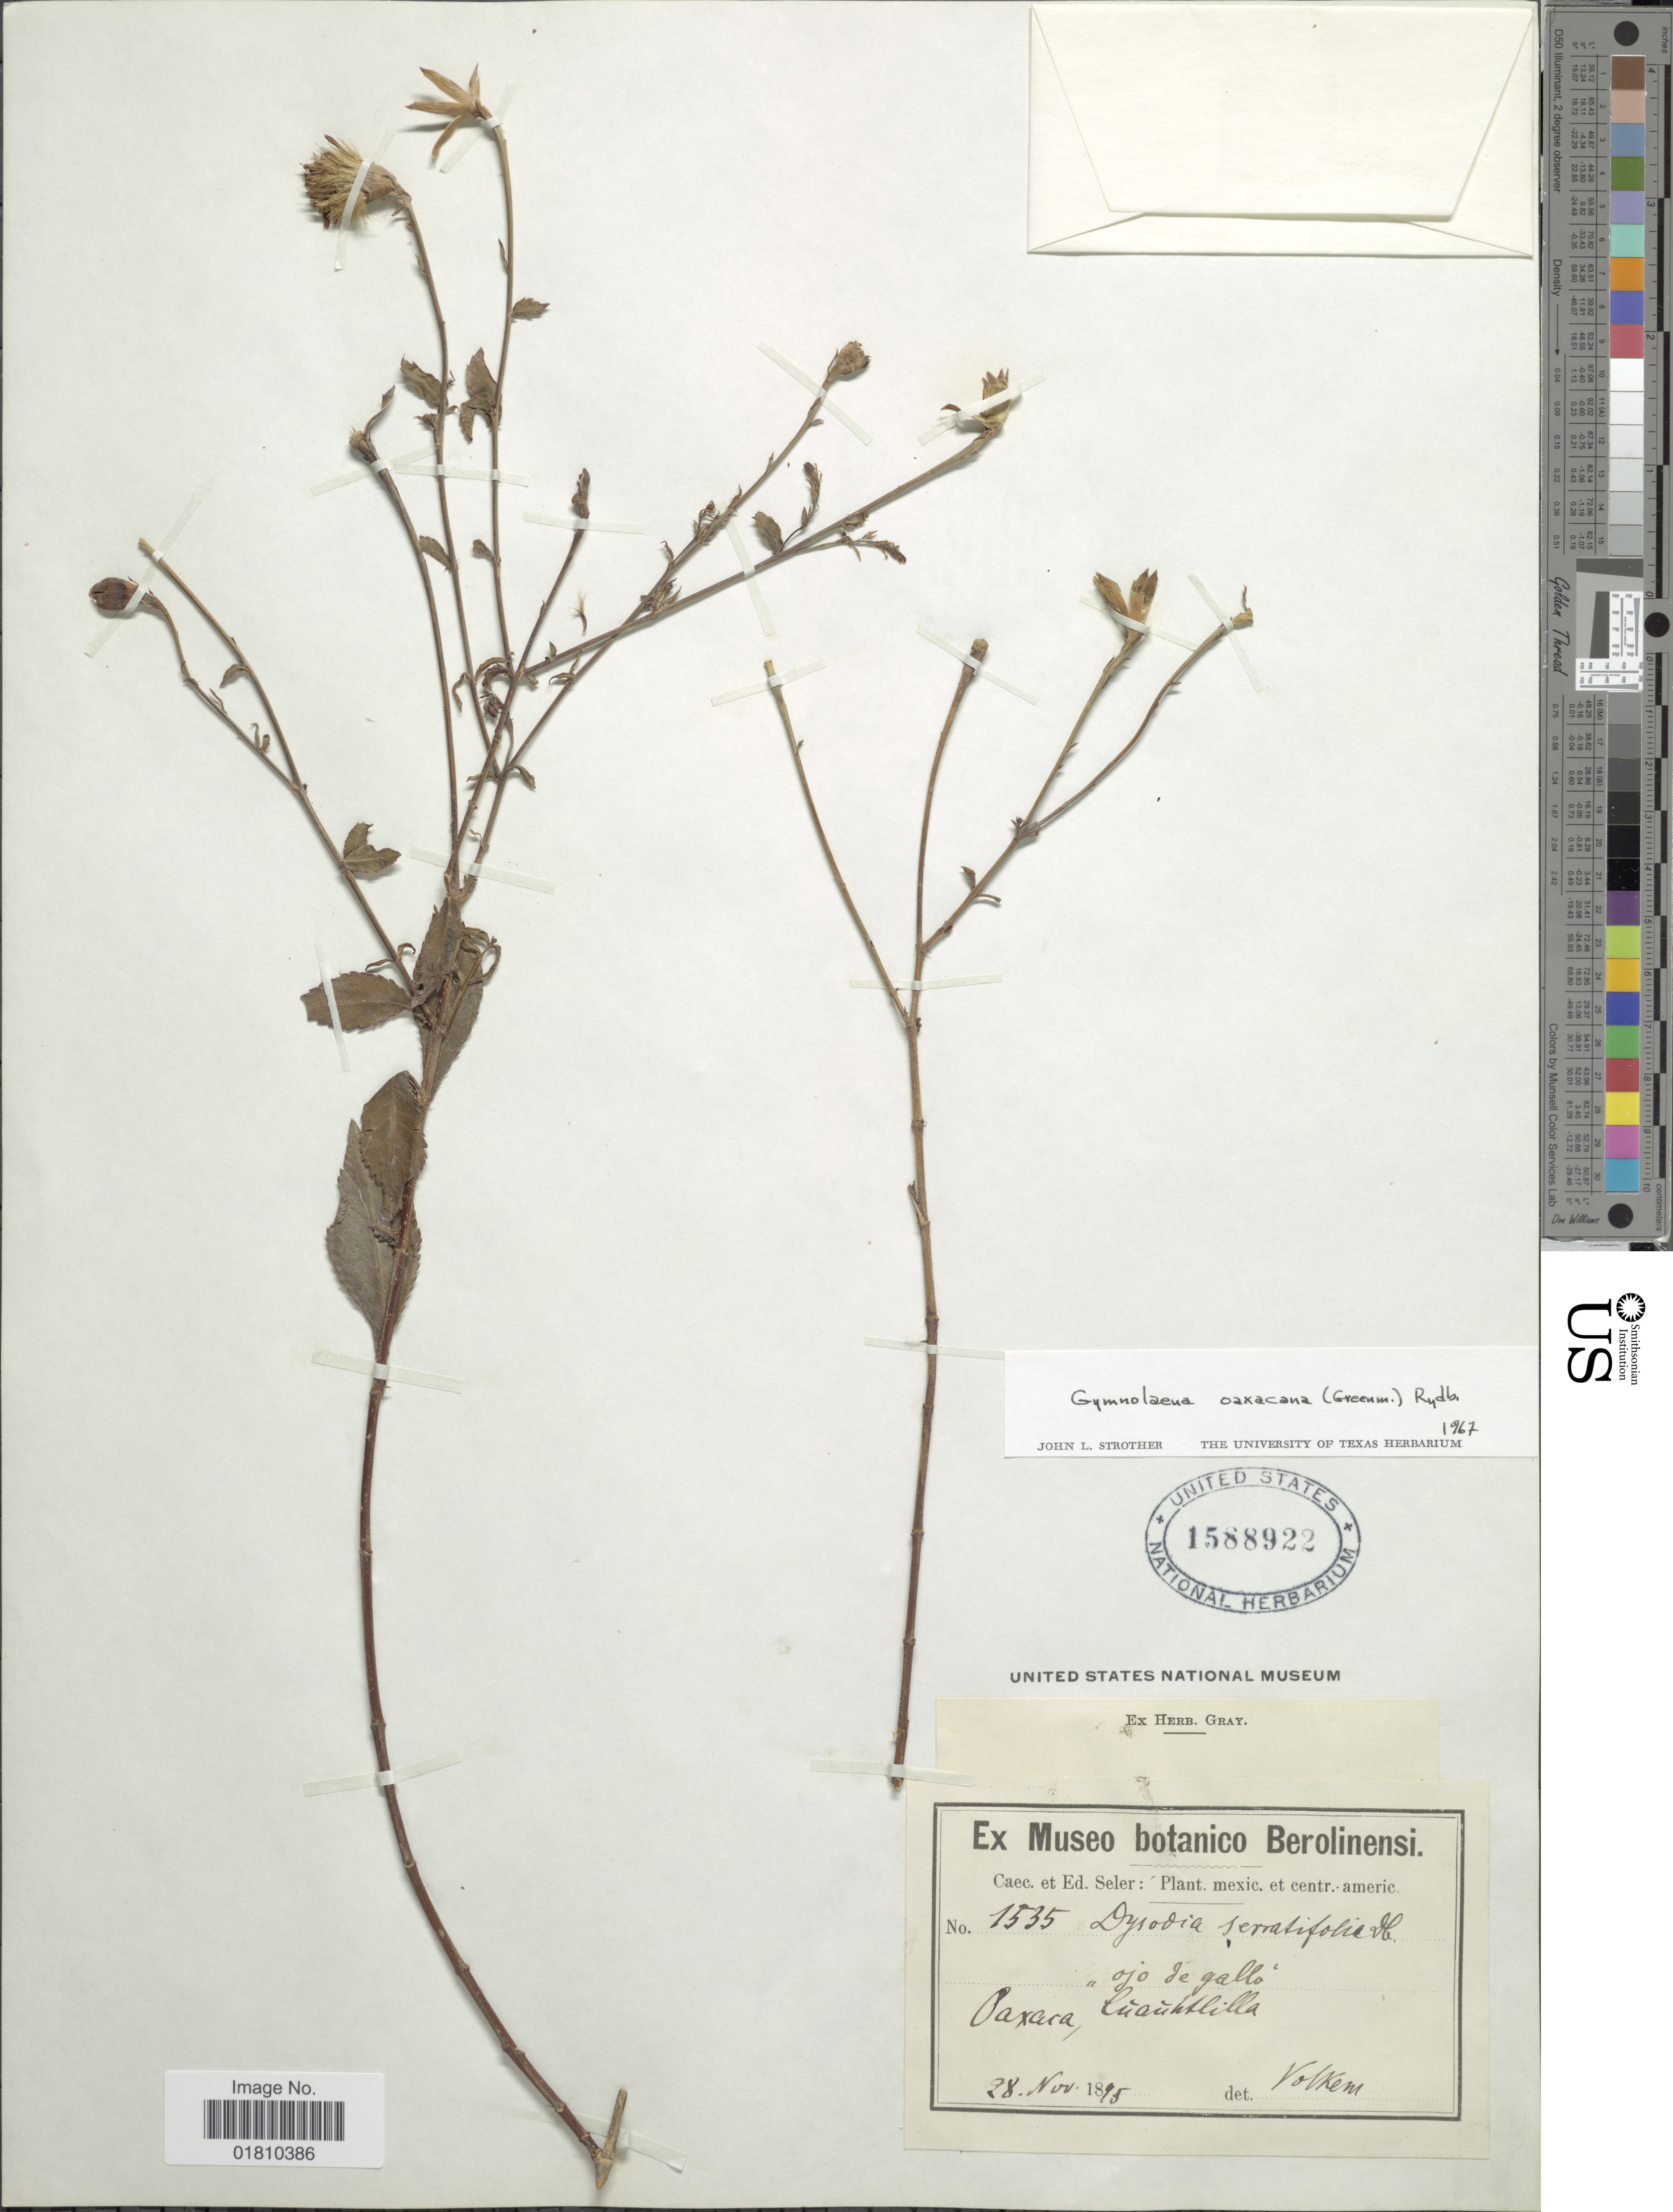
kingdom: Plantae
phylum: Tracheophyta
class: Magnoliopsida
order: Asterales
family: Asteraceae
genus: Gymnolaena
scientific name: Gymnolaena oaxacana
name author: (Greenm.) Rydb.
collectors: ex Caec. et Ed Seler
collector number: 1535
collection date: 1895-11-28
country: Mexico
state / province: Oaxaca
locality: Cuanthilla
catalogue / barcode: US 1588922